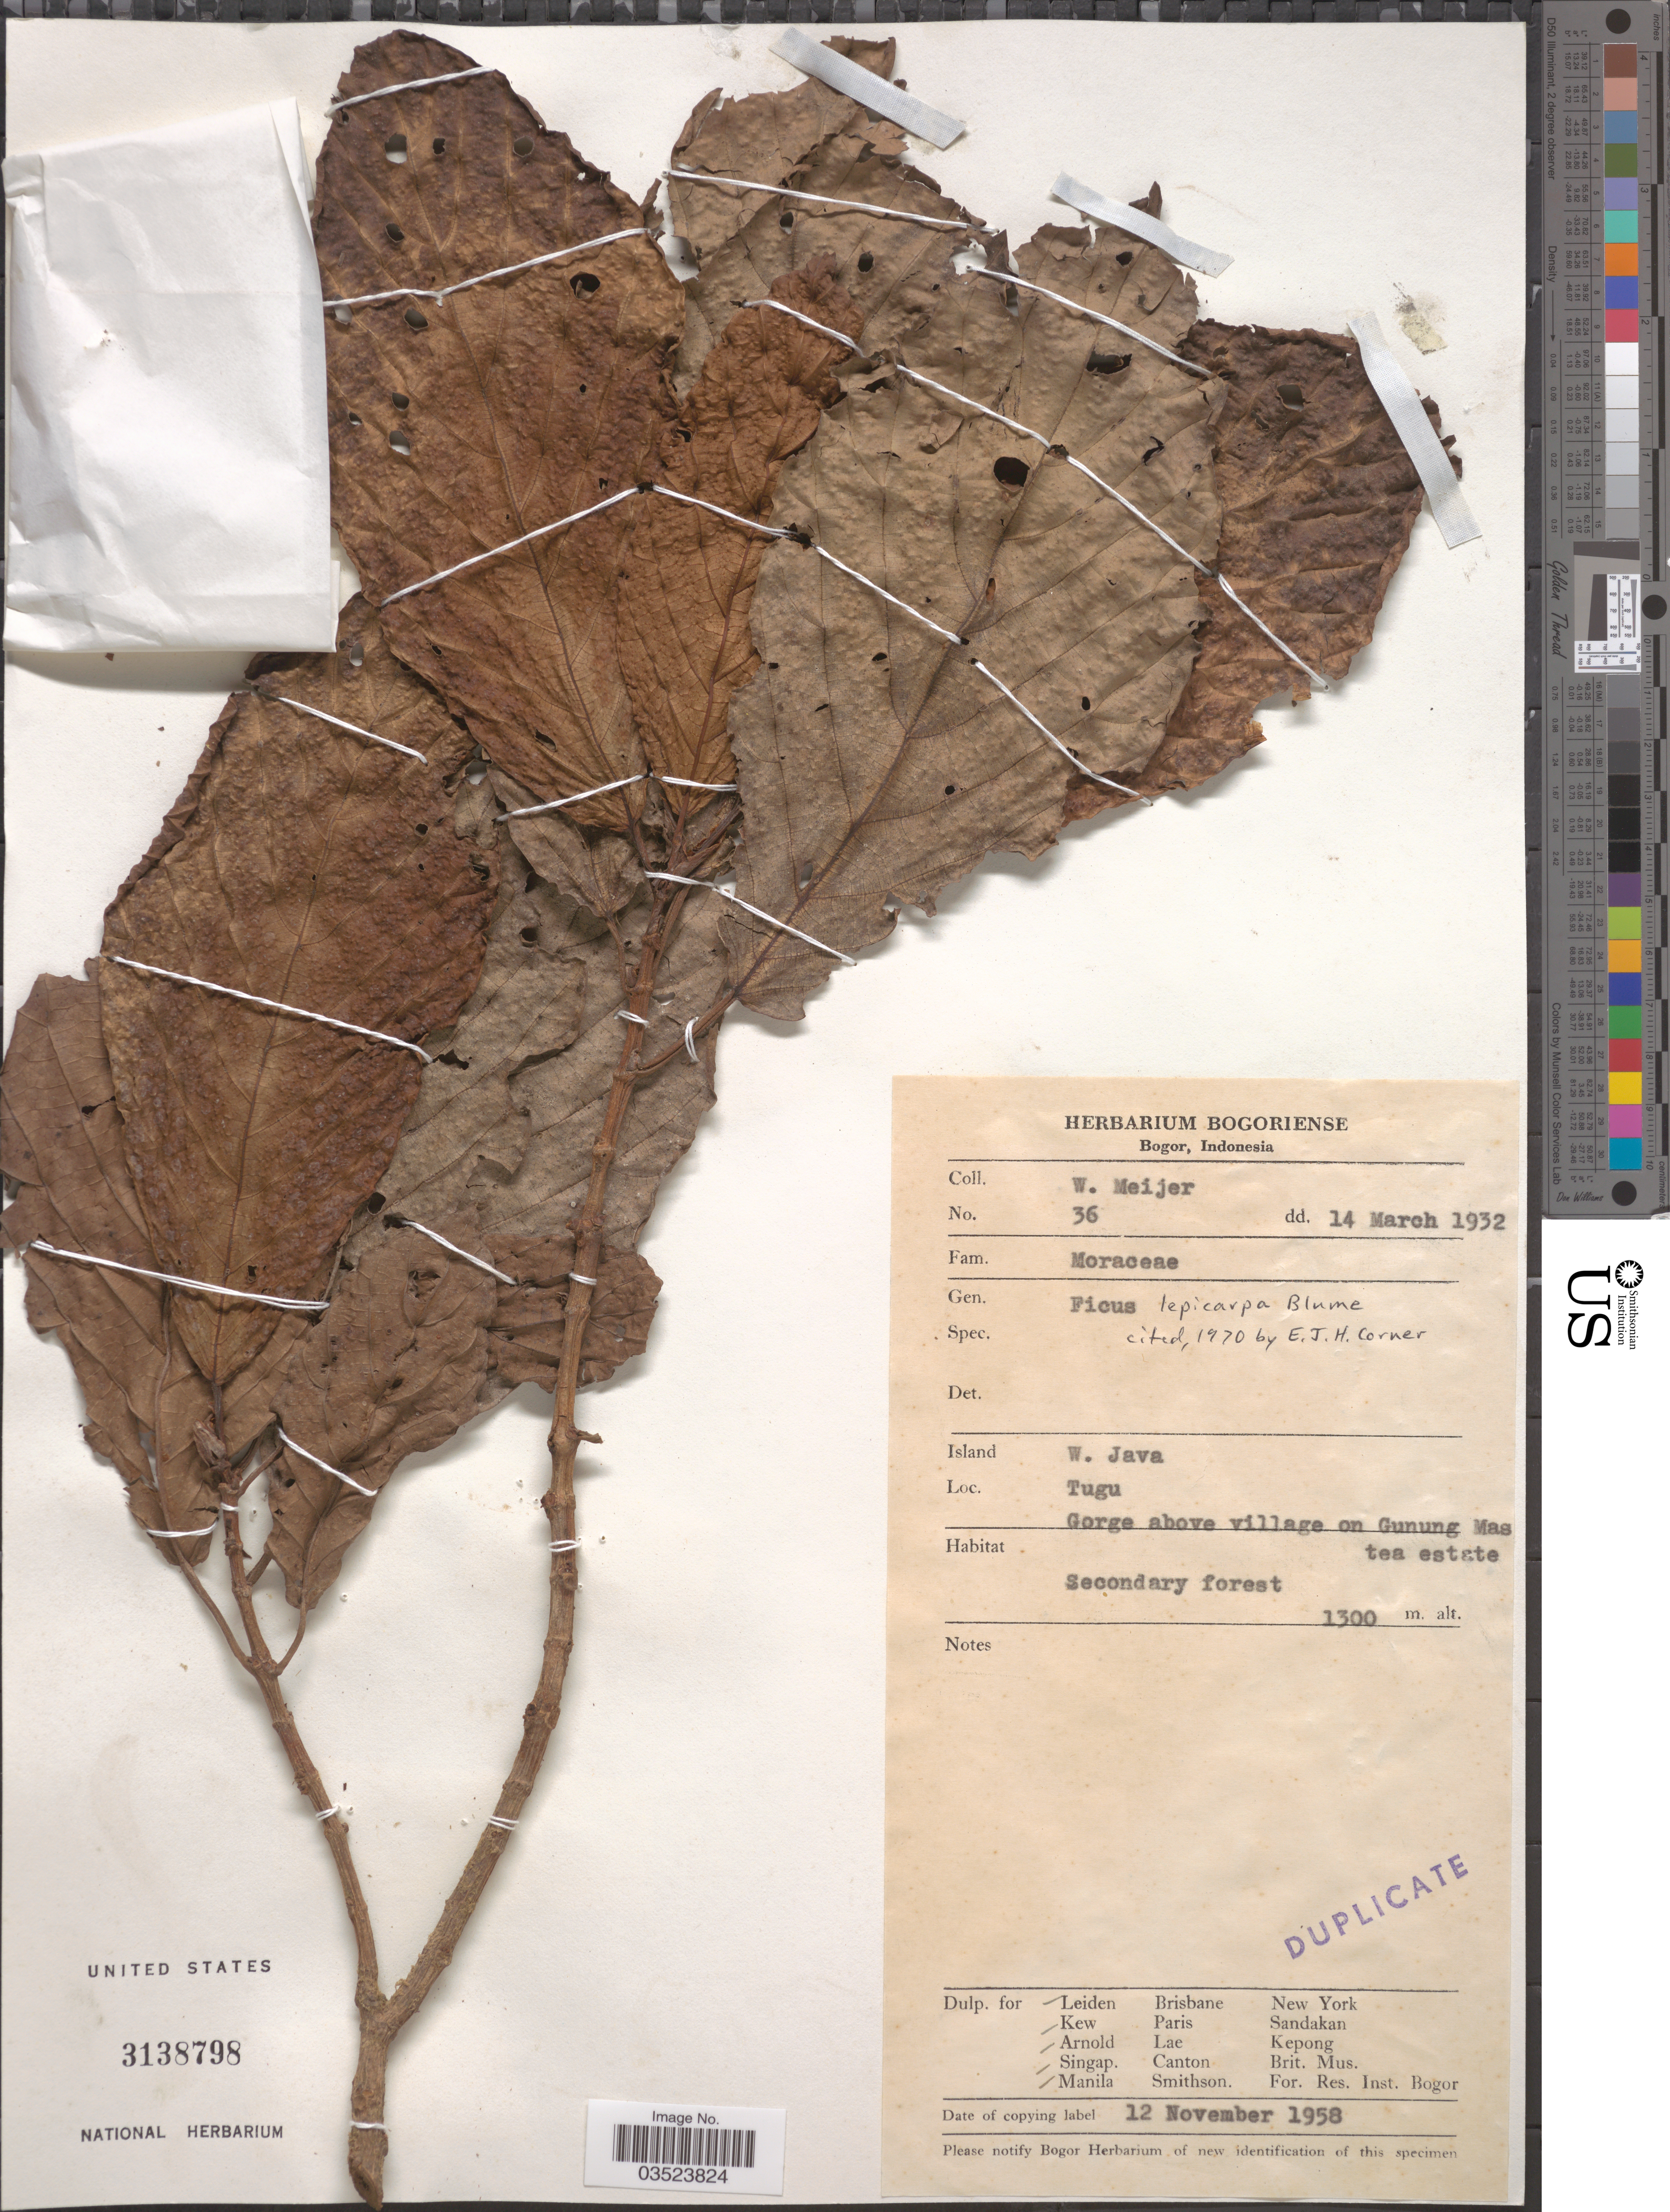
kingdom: Plantae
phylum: Tracheophyta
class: Magnoliopsida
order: Rosales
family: Moraceae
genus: Ficus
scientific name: Ficus lepicarpa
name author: Blume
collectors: W. Meijer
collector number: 36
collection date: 1932-03-14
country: Indonesia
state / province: Java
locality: Island W. Java. Tugu. Gorge above village on Gunung Mas tea estate.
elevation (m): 1300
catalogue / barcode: US 3138798